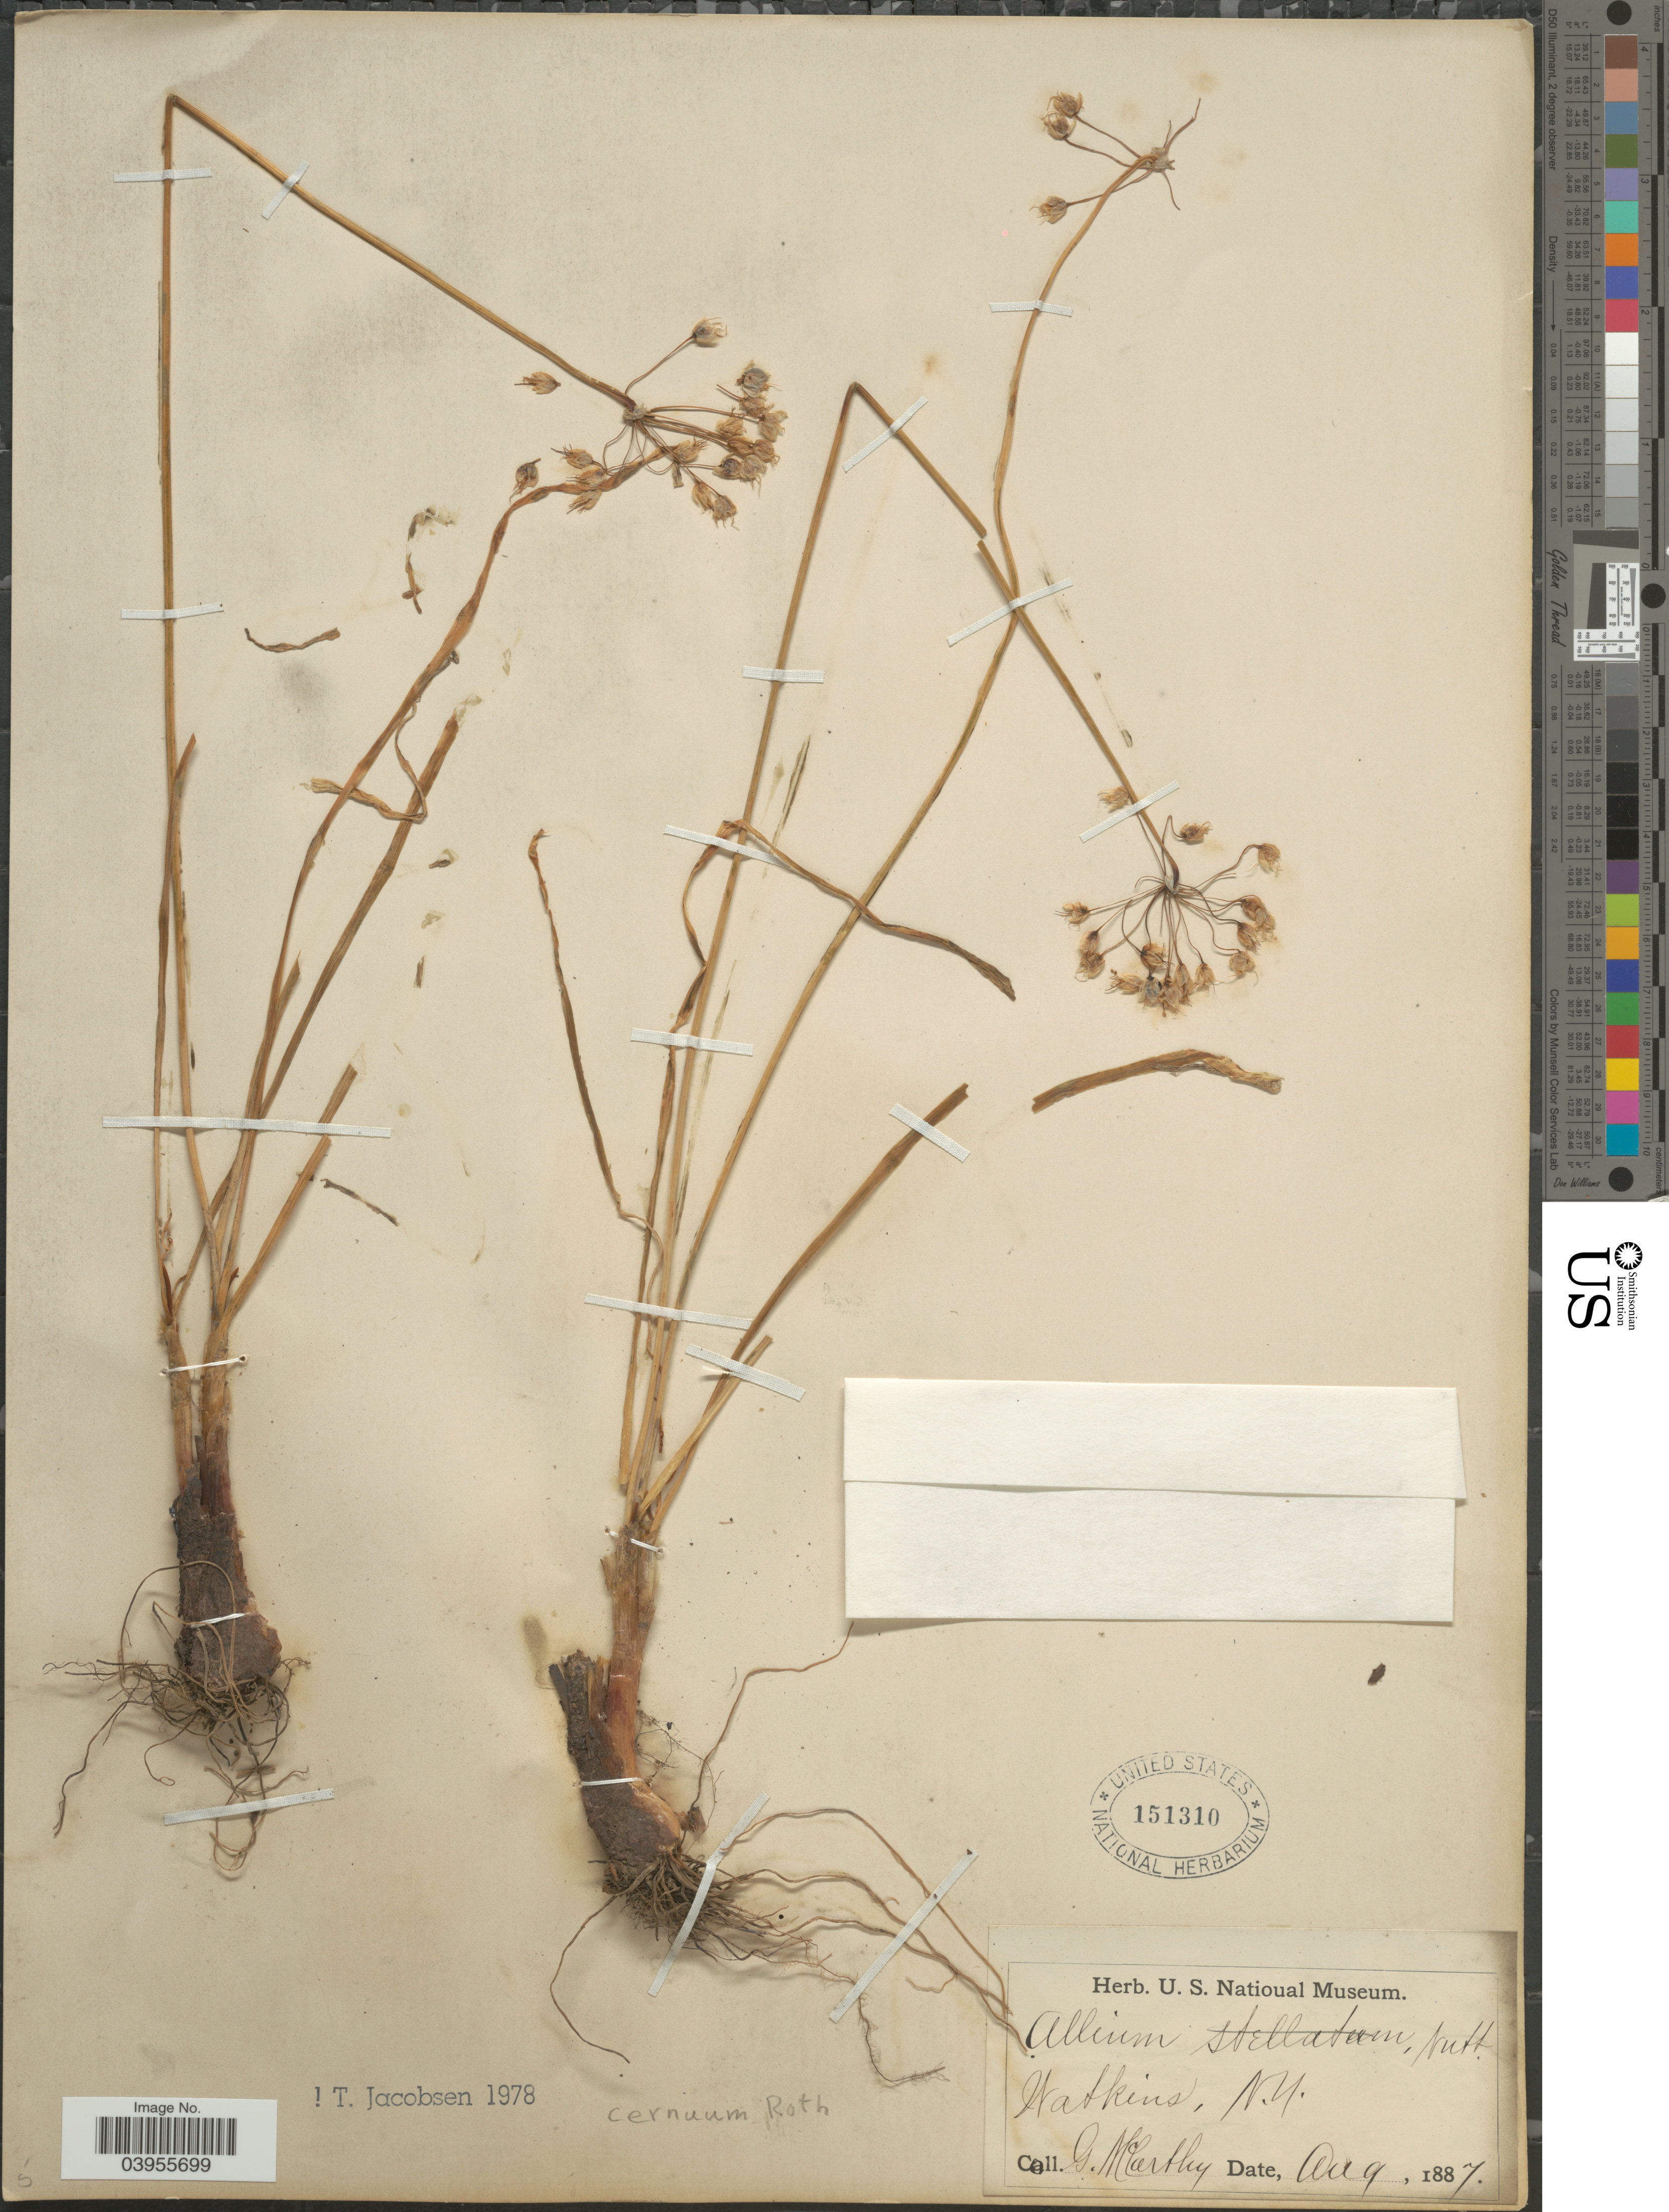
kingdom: Plantae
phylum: Tracheophyta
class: Liliopsida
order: Asparagales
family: Amaryllidaceae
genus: Allium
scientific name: Allium cernuum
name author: Roth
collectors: G. McCarthy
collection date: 1887-08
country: United States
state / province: New York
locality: Watkins.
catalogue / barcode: US 151310